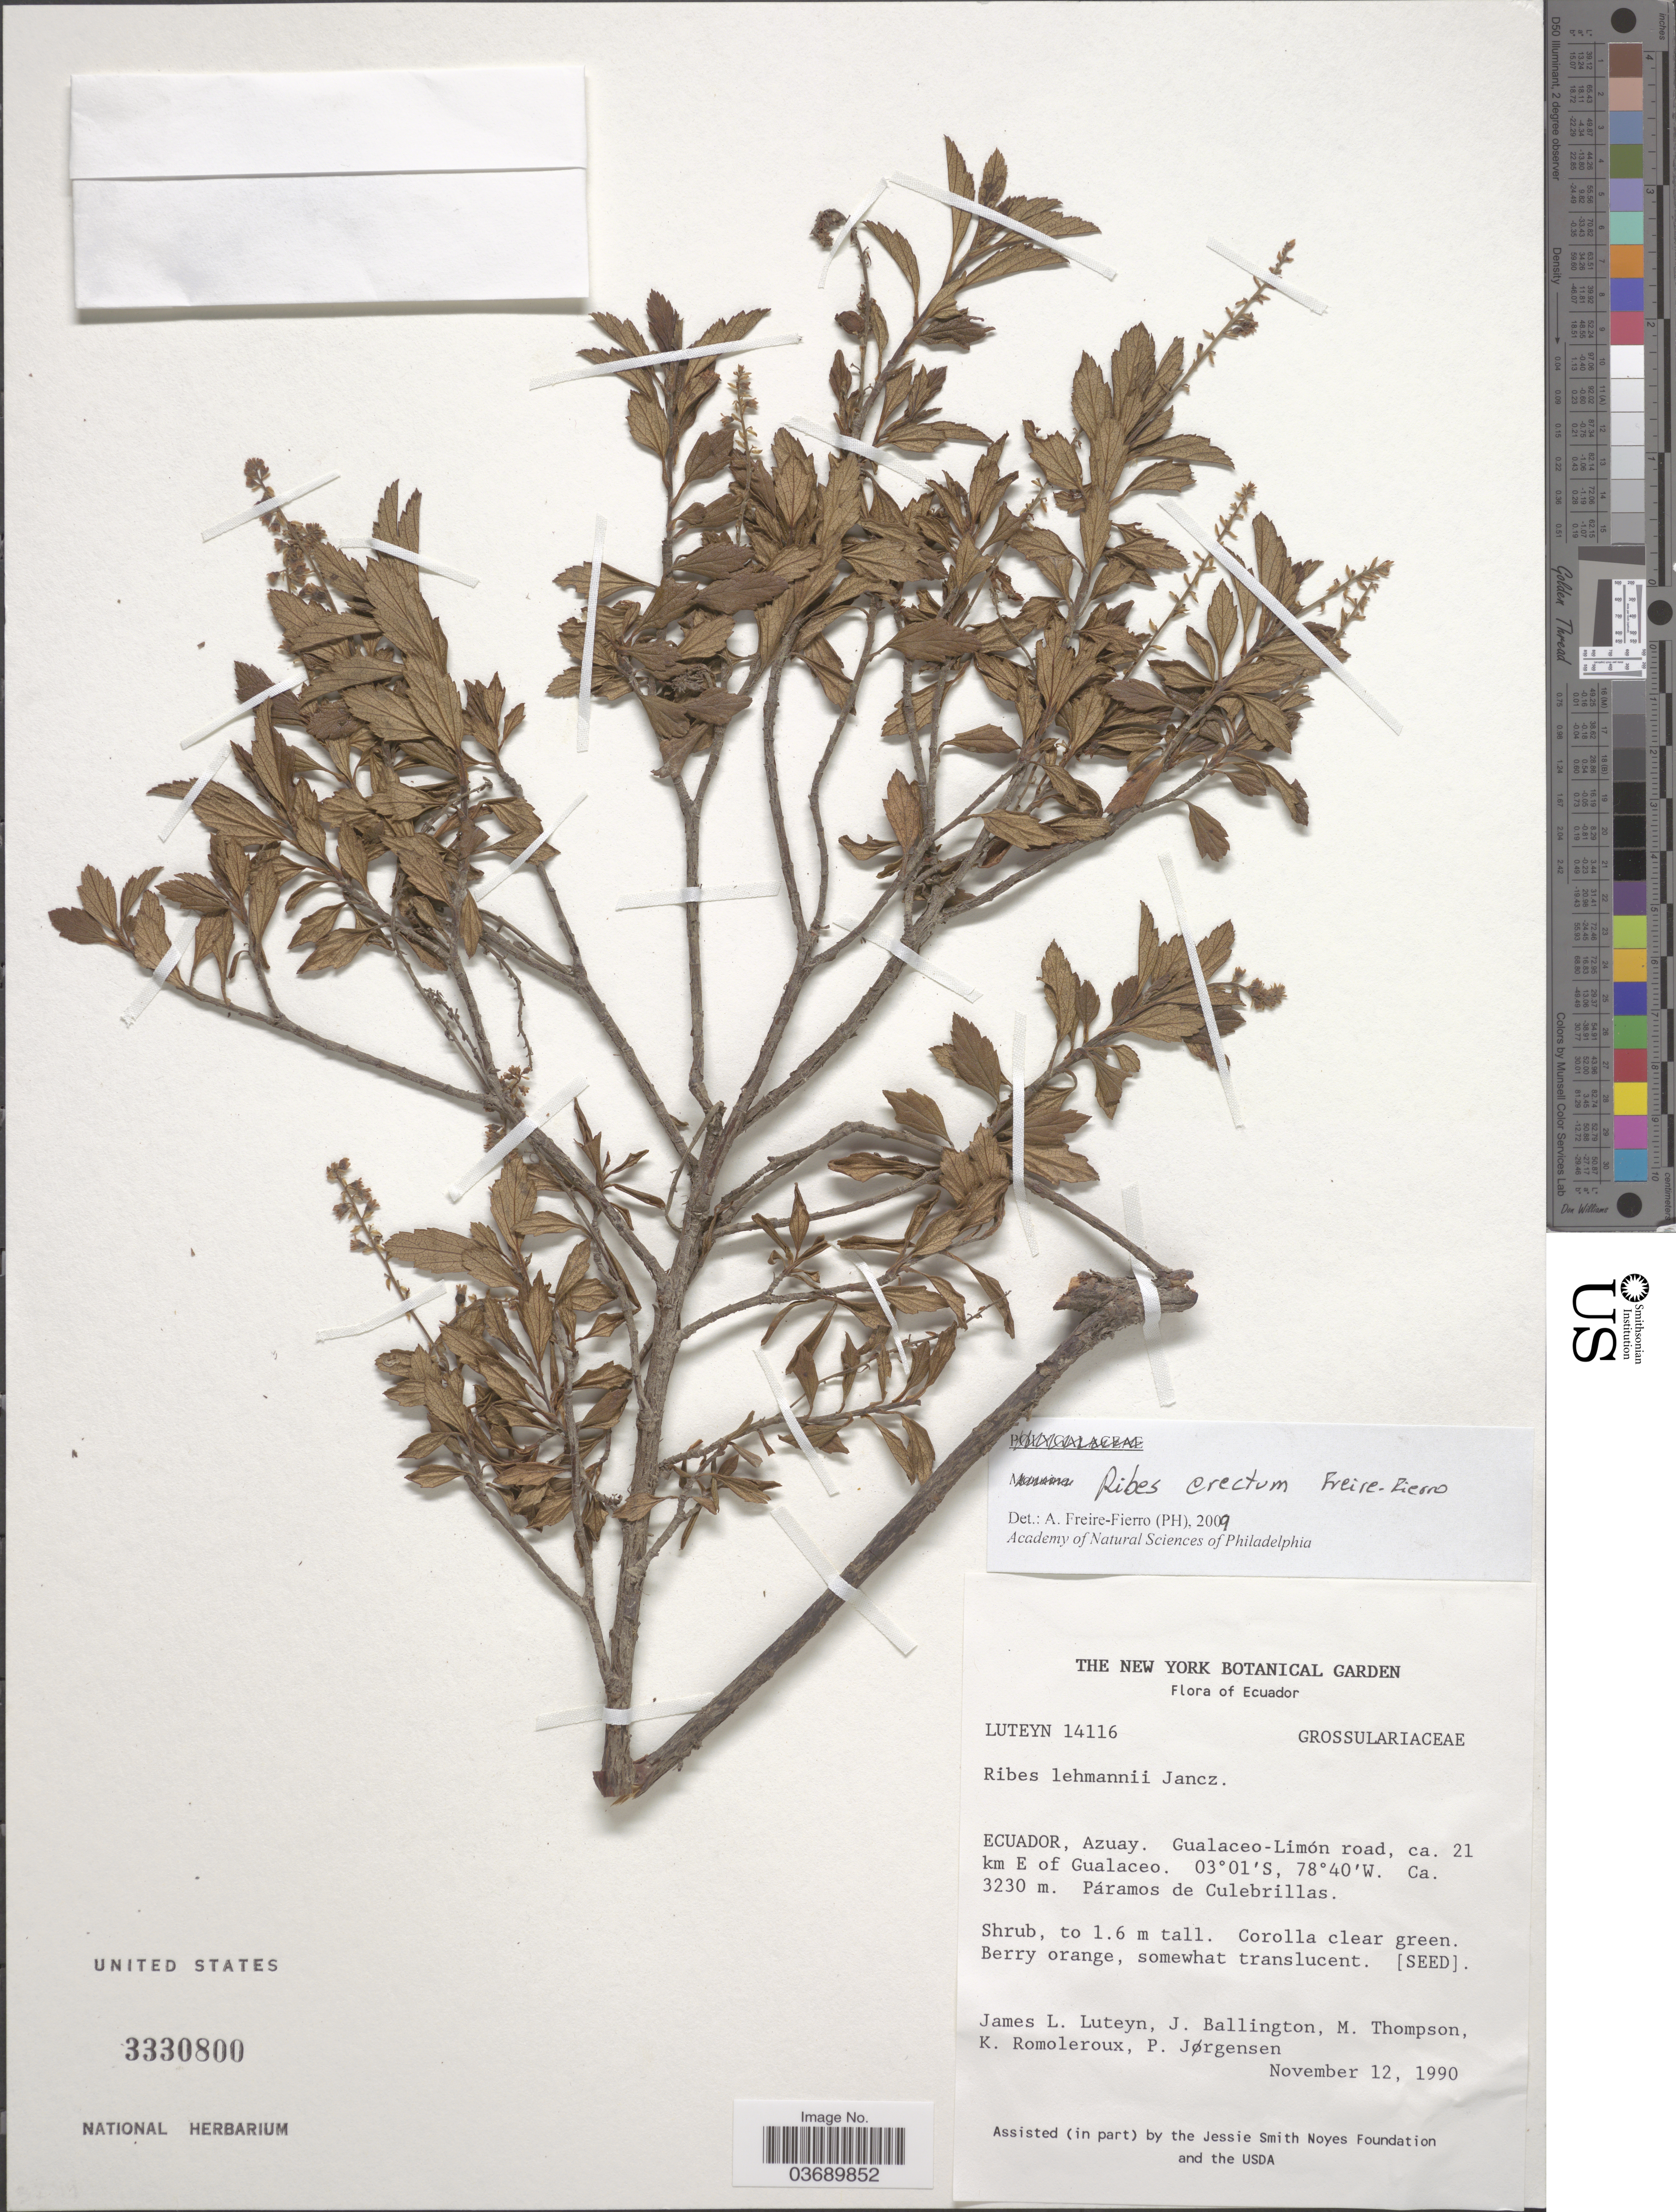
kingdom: Plantae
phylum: Tracheophyta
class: Magnoliopsida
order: Saxifragales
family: Grossulariaceae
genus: Ribes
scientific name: Ribes erectum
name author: Freire-Fierro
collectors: J. Luteyn, J. Ballington, M. Thompson, K. Romoleroux & P. Jörgensen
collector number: LUTEYN 14116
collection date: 1990-11-12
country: Ecuador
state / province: Azuay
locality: Gualaceo - Limón road, ca. 21 km E of Gualaceo. Páramos de Culebrillas.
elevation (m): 3230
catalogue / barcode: US 3330800